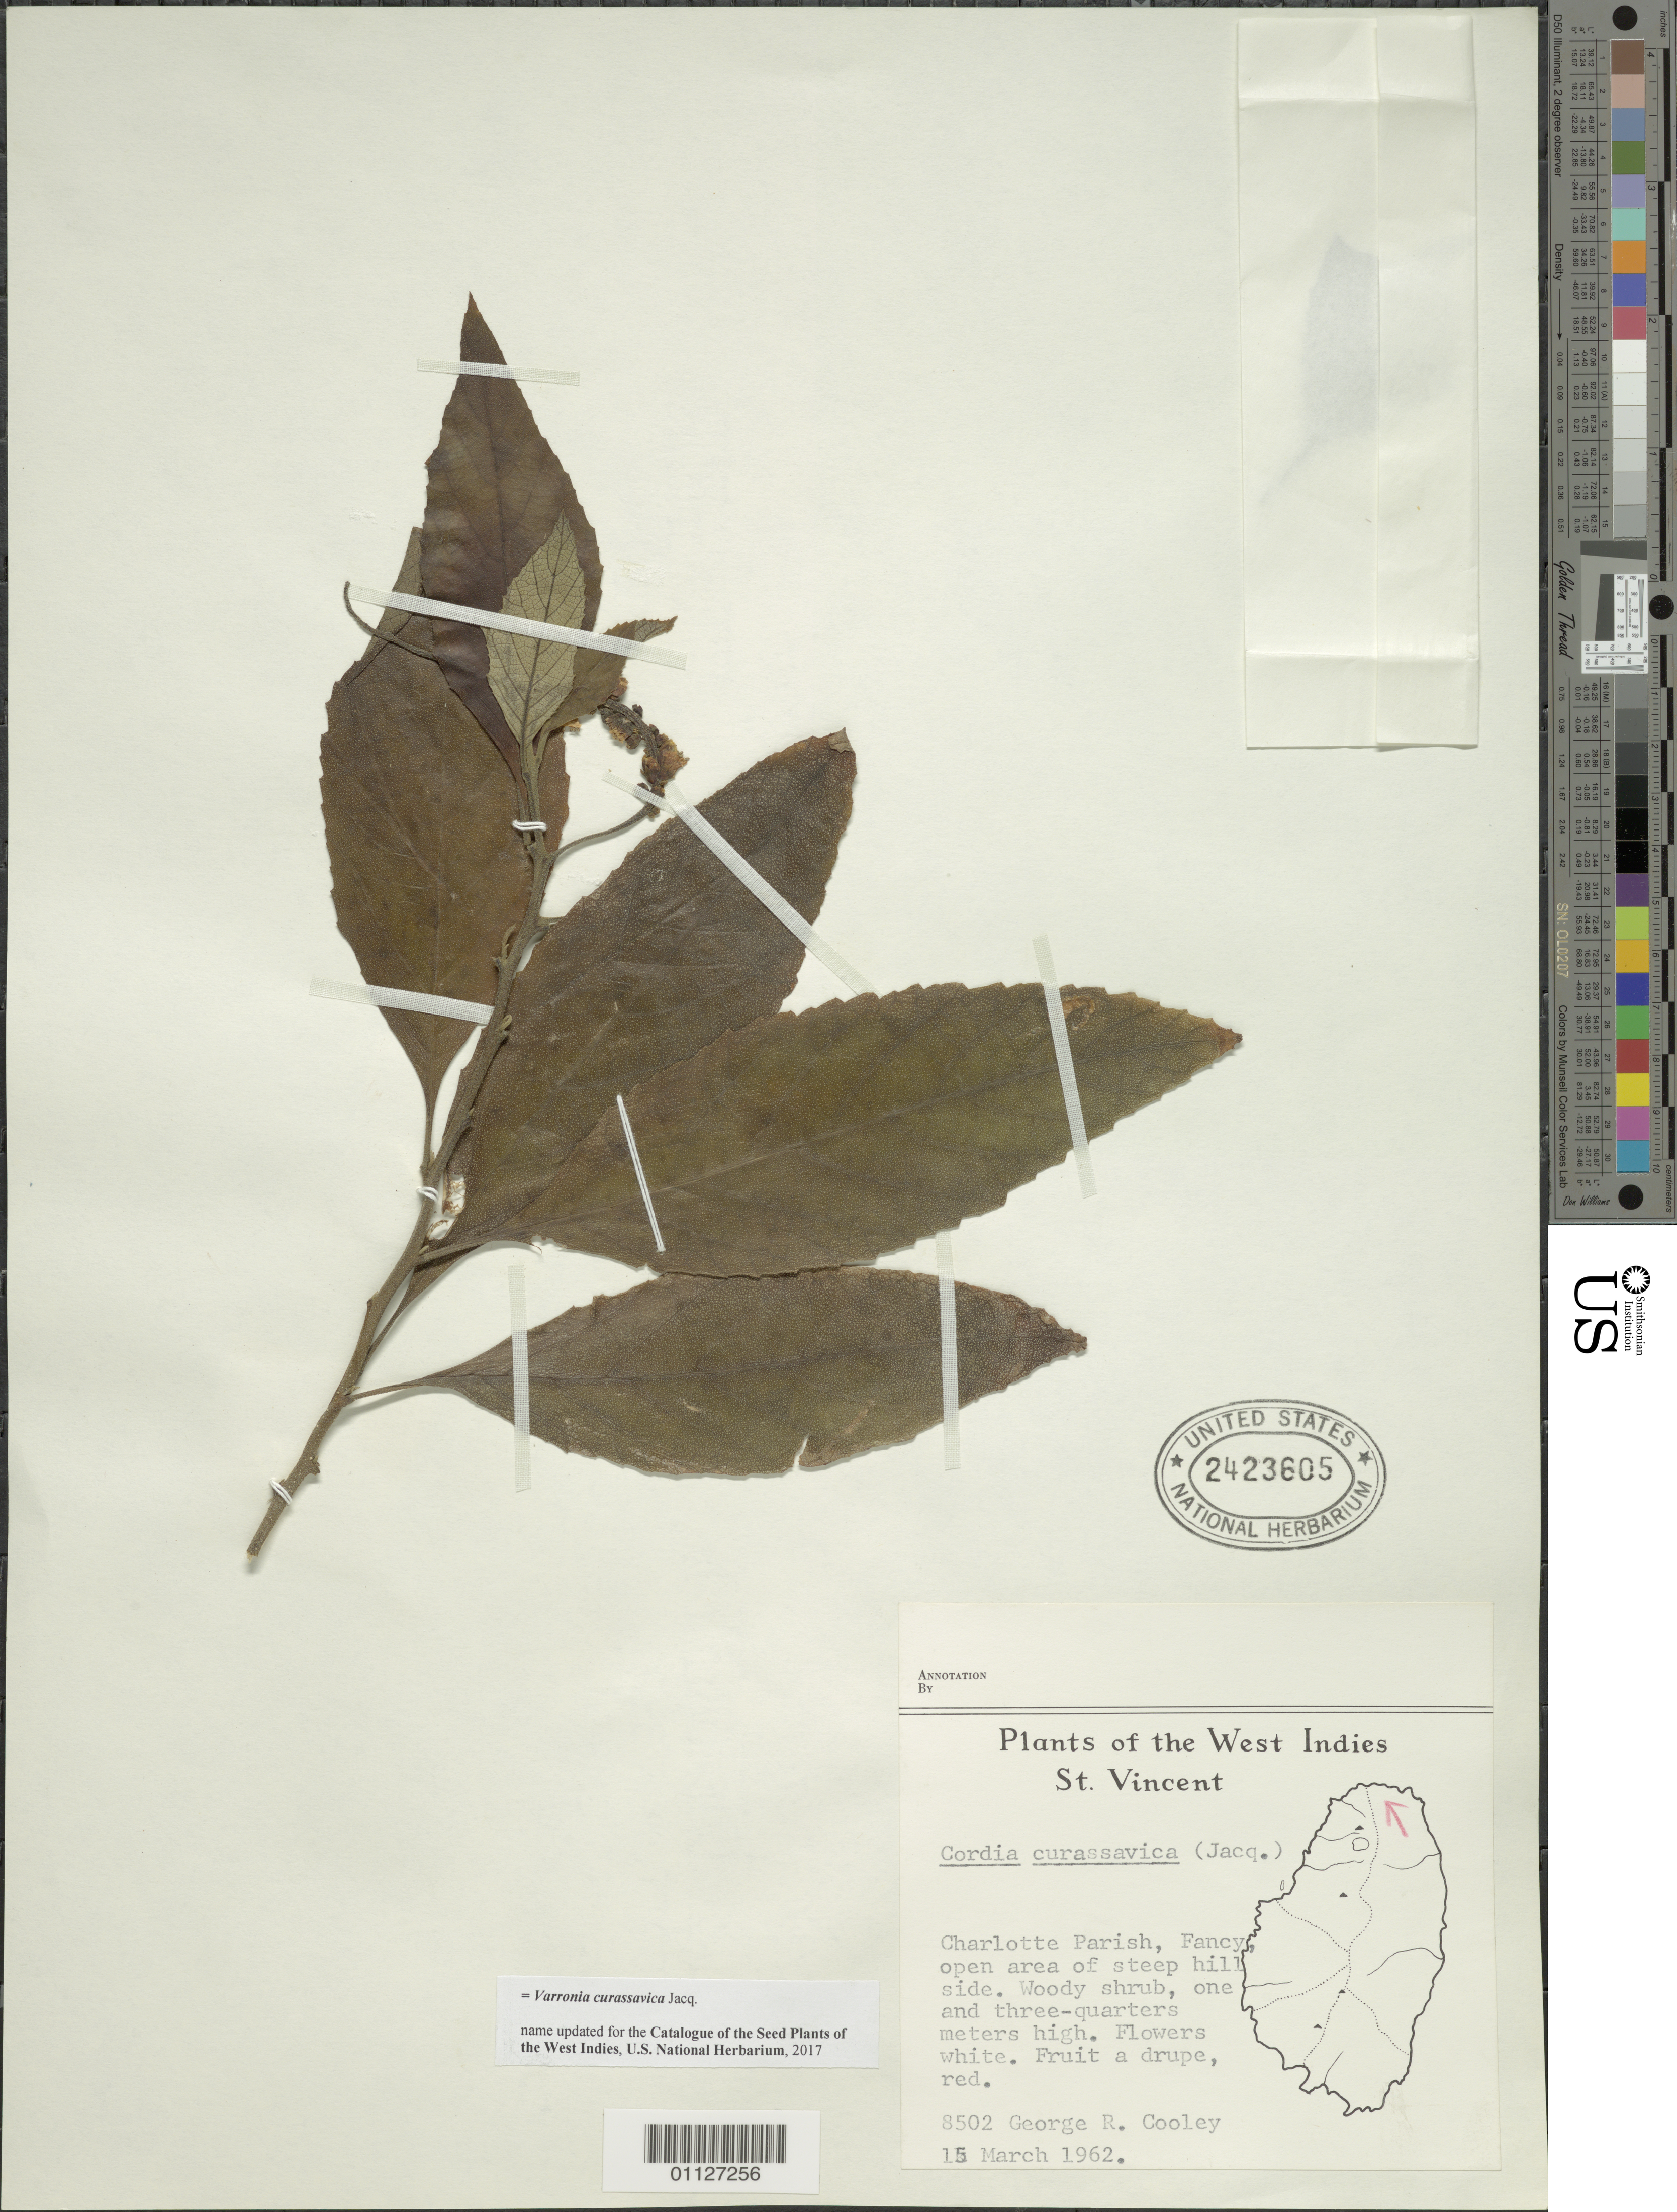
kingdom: Plantae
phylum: Tracheophyta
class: Magnoliopsida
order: Boraginales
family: Cordiaceae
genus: Varronia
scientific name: Varronia curassavica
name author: Jacq.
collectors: G. R. Cooley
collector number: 8502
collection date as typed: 15 Mar 1962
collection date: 1962-03-15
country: St. Vincent - Grenadines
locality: Charlotte Parish, Fancy, open area of steep hillside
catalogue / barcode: US 2423605